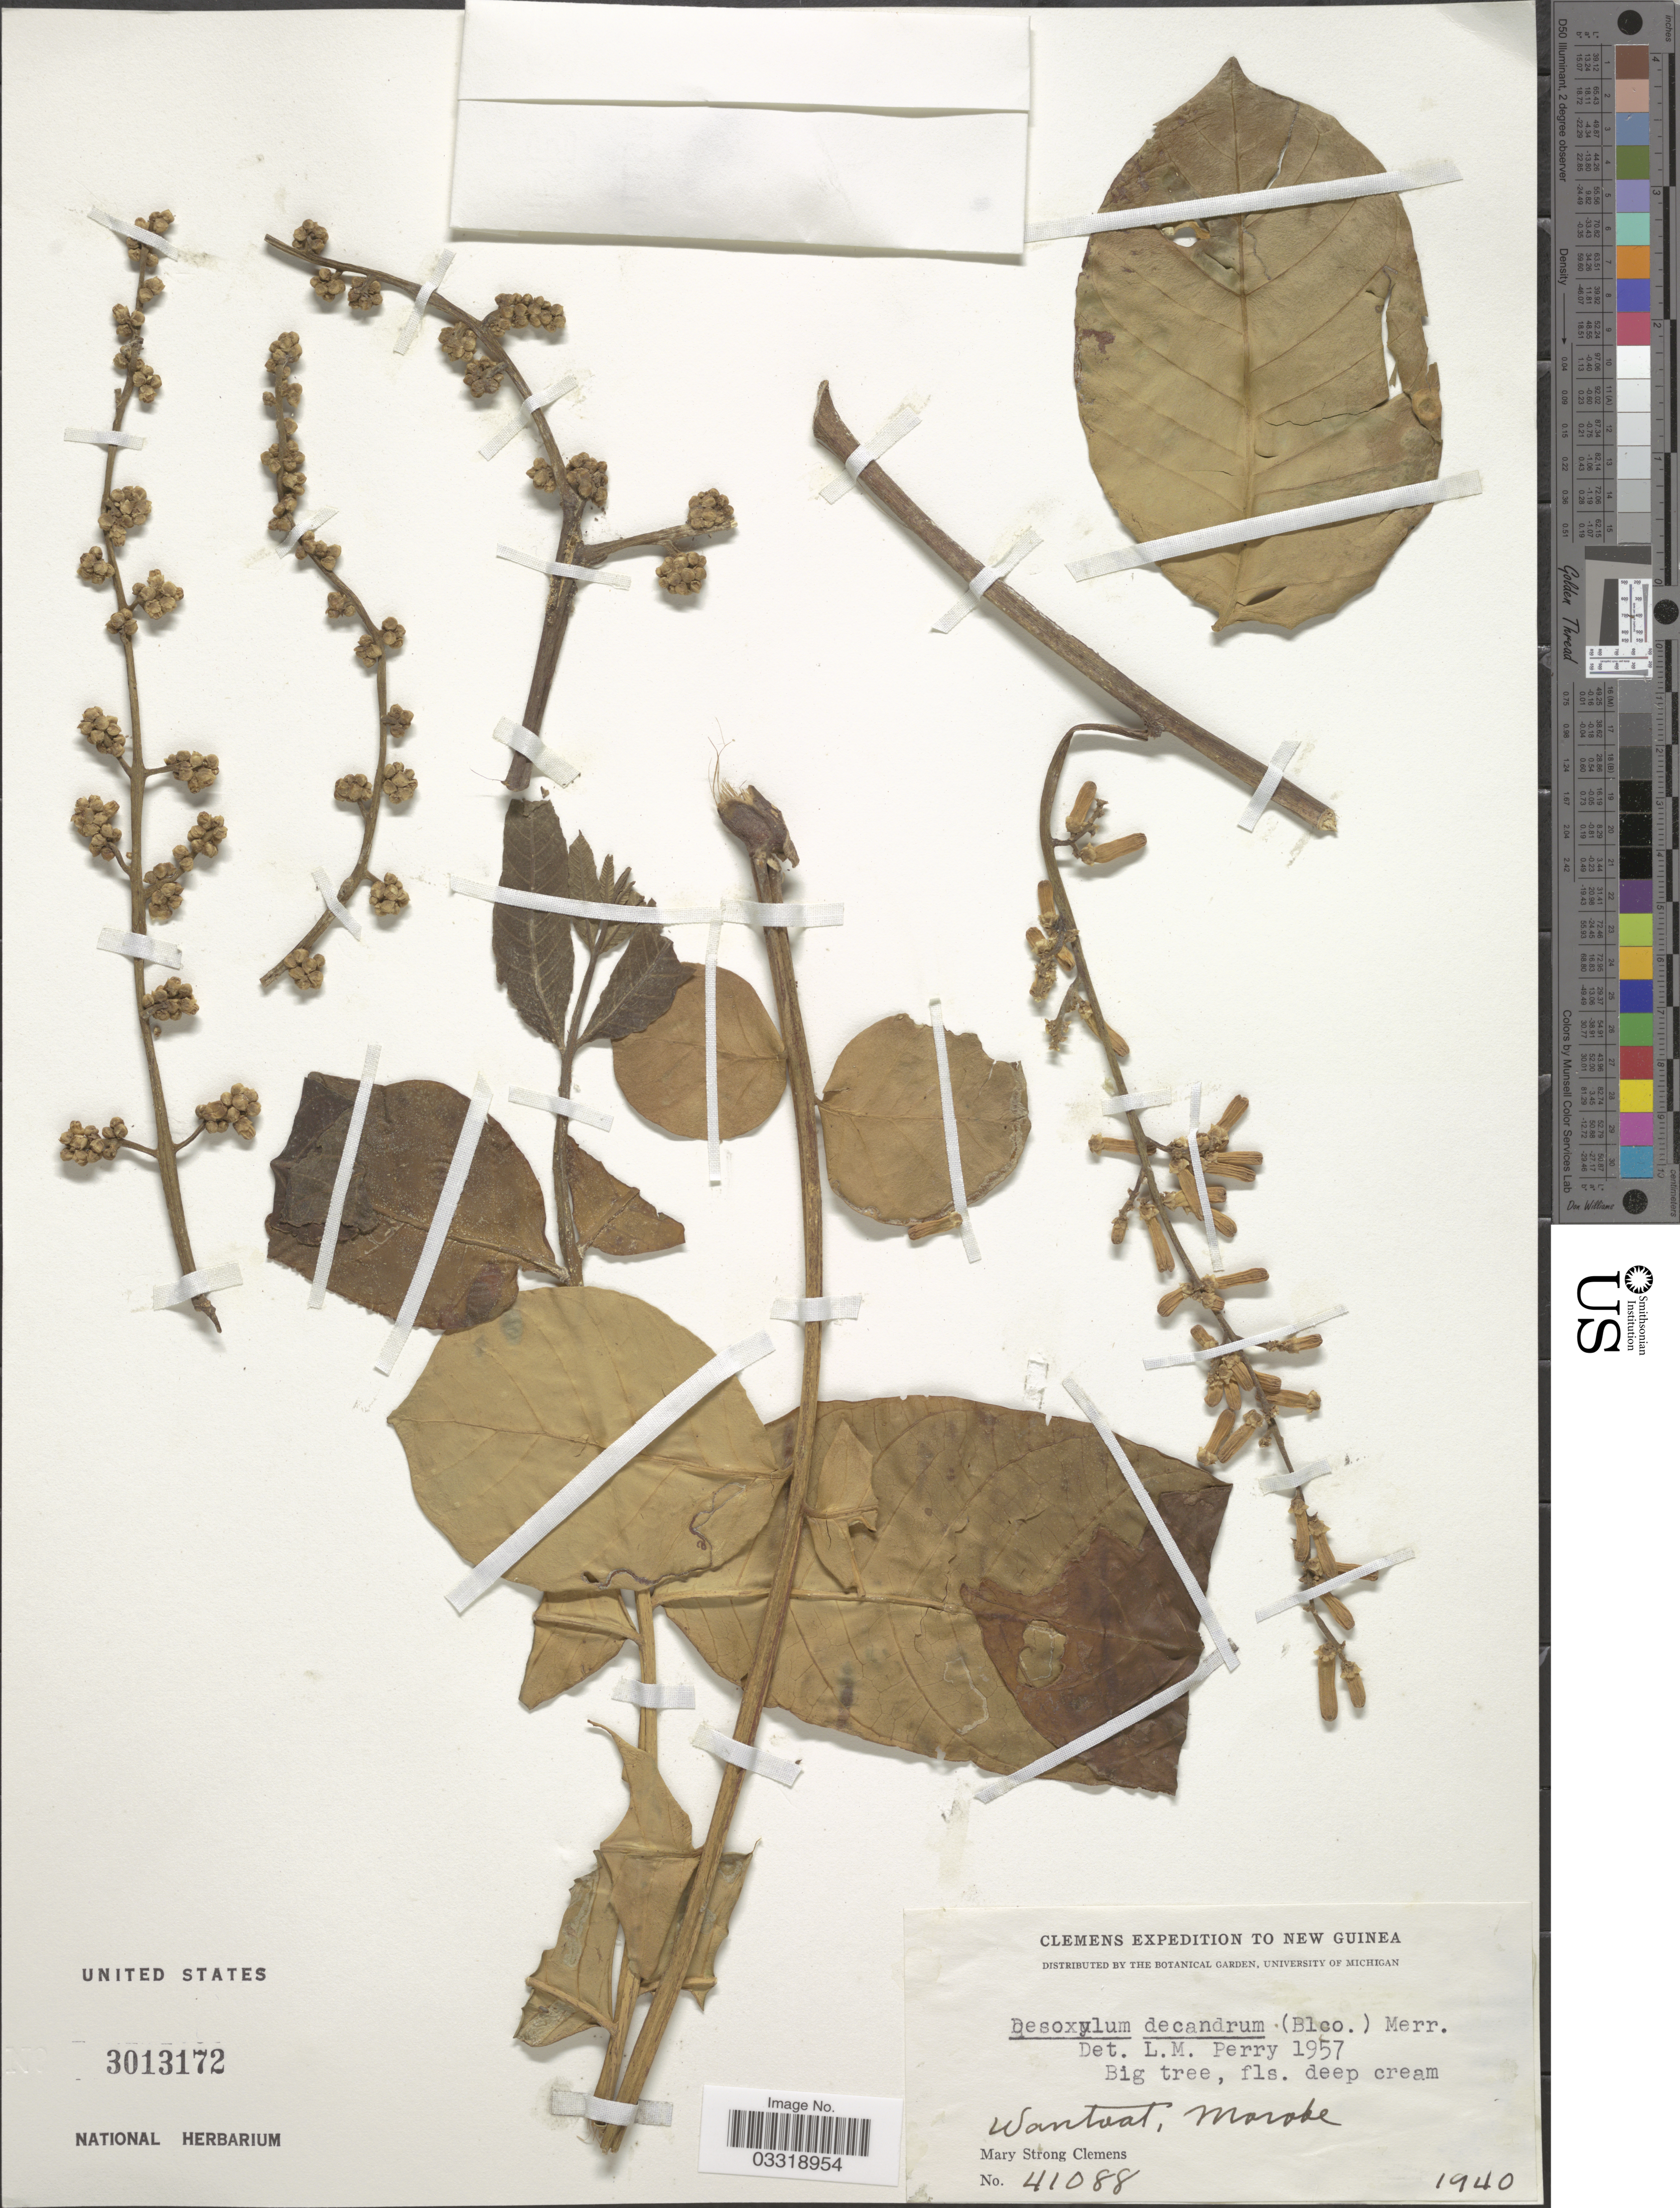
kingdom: Plantae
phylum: Tracheophyta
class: Magnoliopsida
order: Sapindales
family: Meliaceae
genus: Didymocheton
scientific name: Didymocheton gaudichaudianus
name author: A. Juss.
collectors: M. S. Clemens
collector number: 41088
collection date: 1940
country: Papua New Guinea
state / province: Morobe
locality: New Guinea. Wantoat, Morobe.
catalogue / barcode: US 3013172